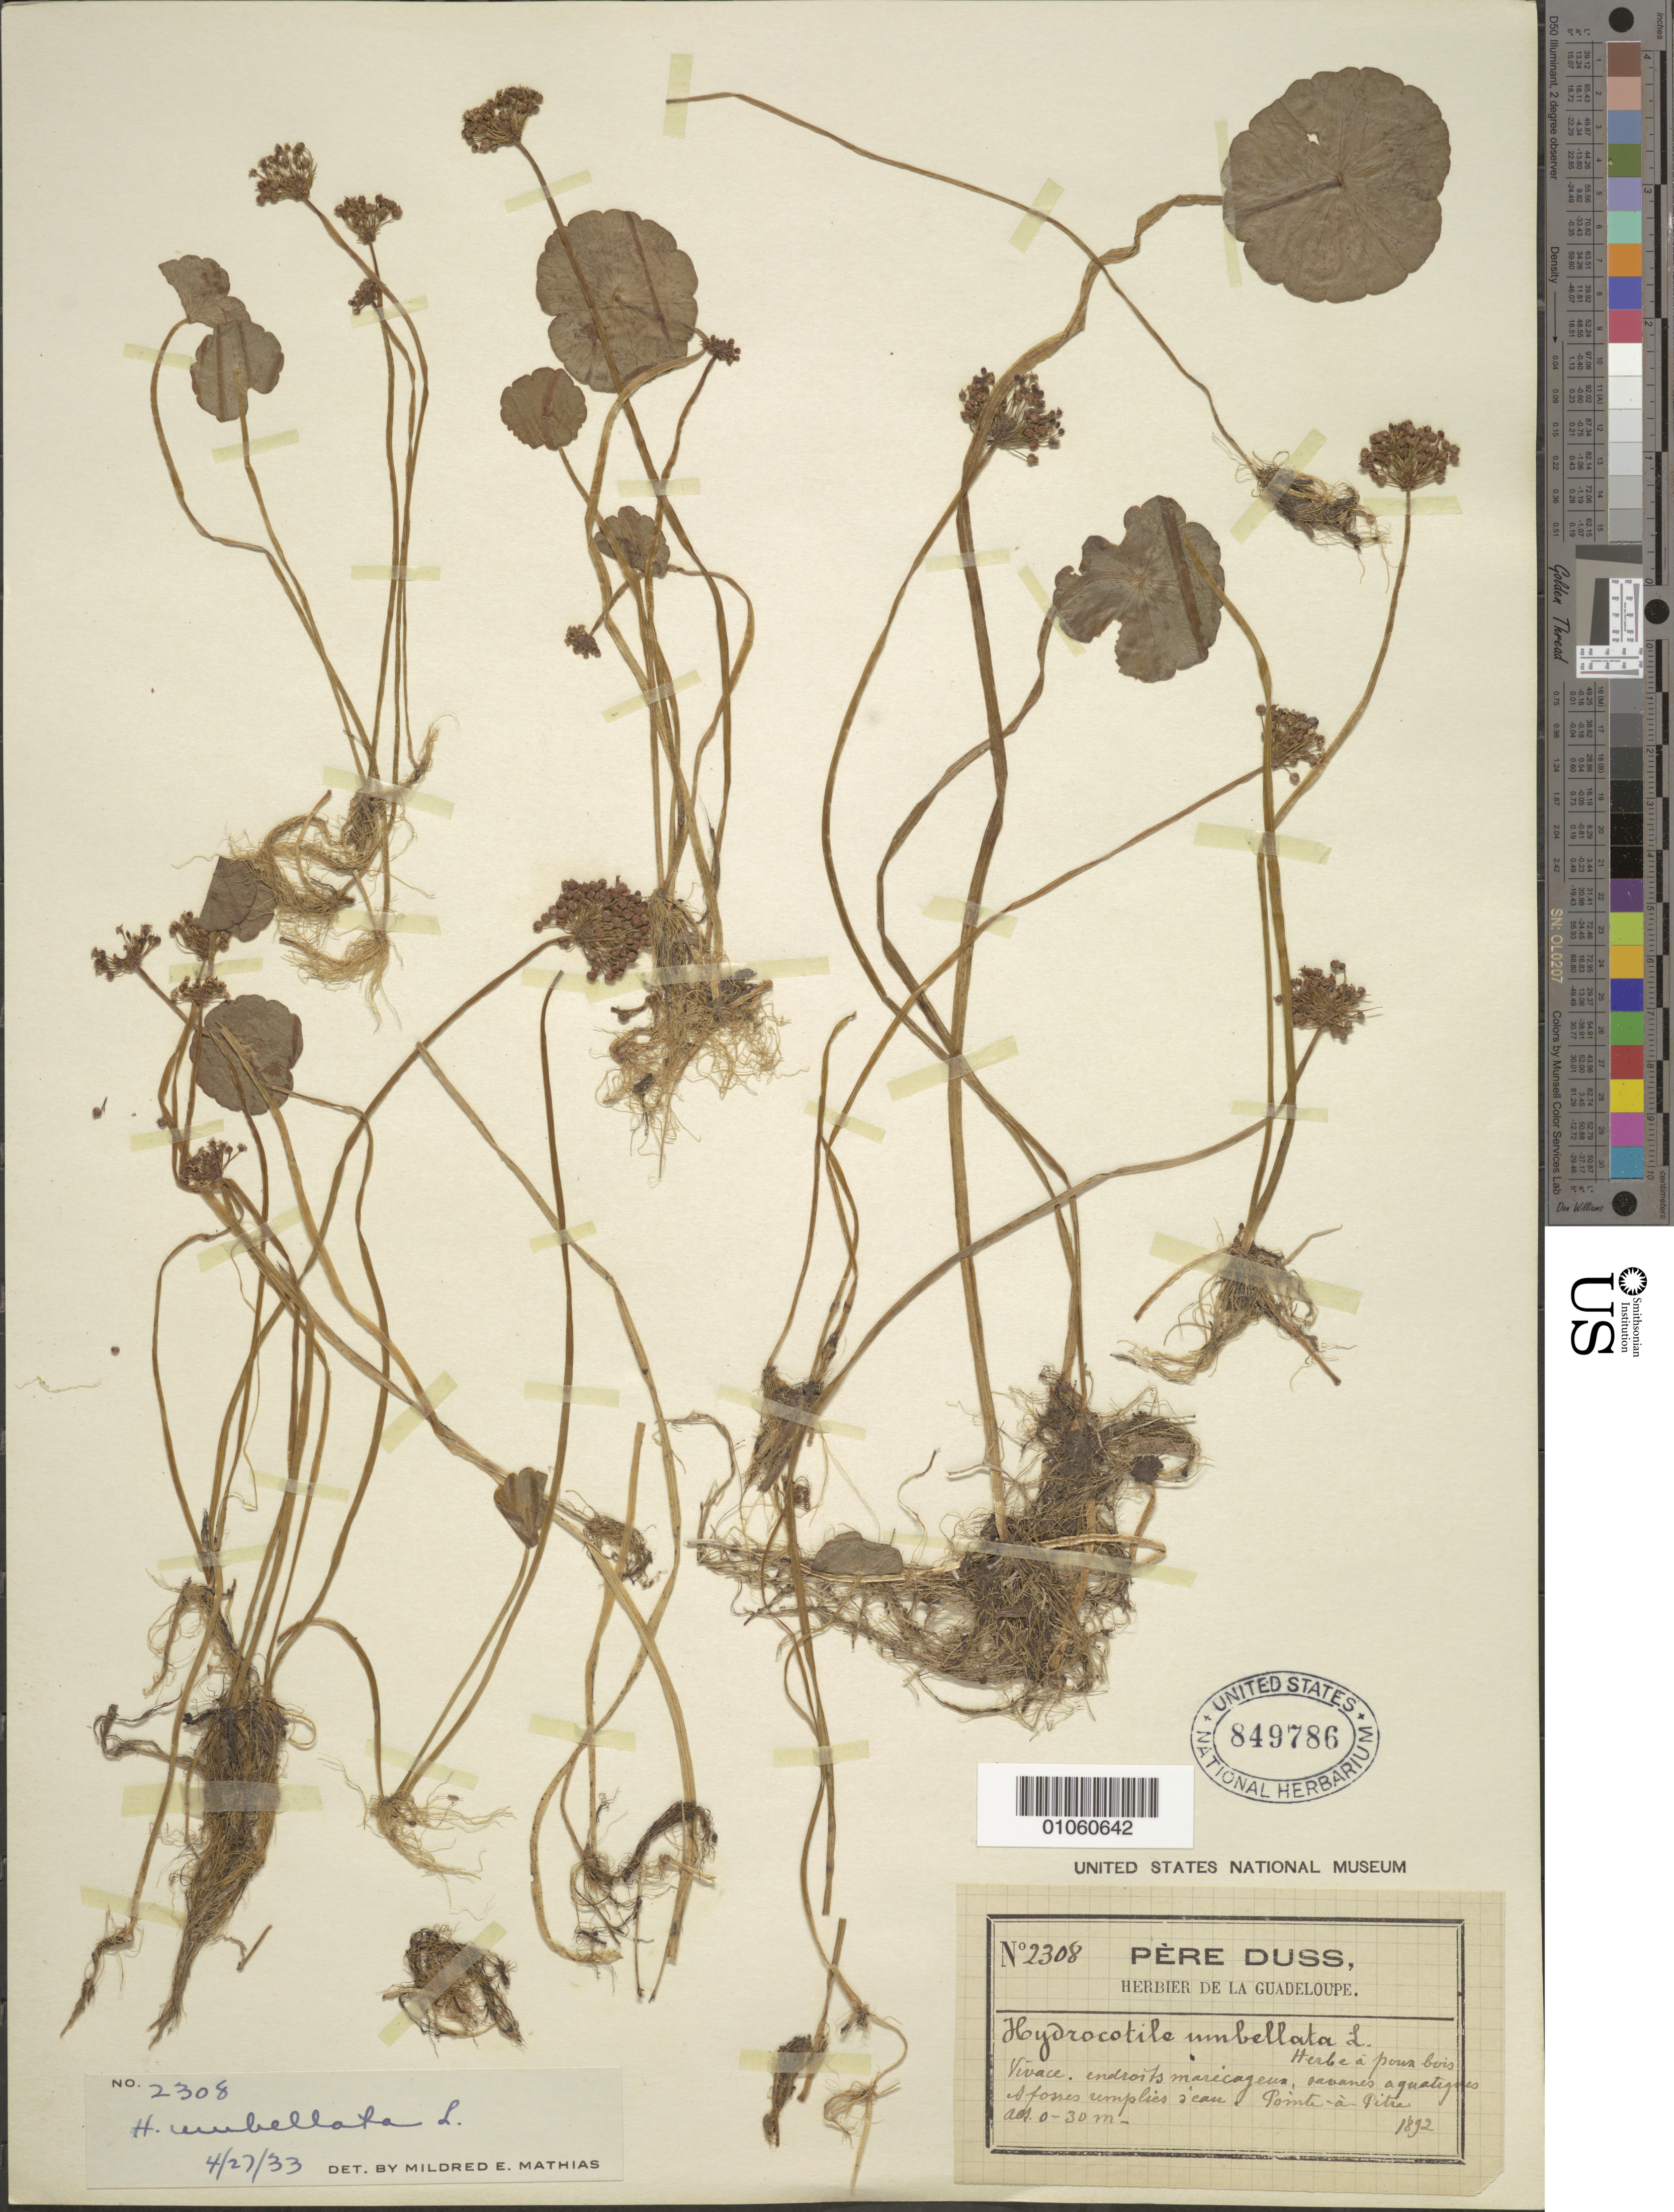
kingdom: Plantae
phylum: Tracheophyta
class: Magnoliopsida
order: Apiales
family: Araliaceae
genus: Hydrocotyle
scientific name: Hydrocotyle umbellata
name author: L.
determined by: Mathias, M. E.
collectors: Père Duss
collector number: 2308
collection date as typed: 1892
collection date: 1892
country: Guadeloupe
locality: Pointe-à-Pitre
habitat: Vivace endroits maricageux, savanes aquatiques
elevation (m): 0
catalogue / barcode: US 849786